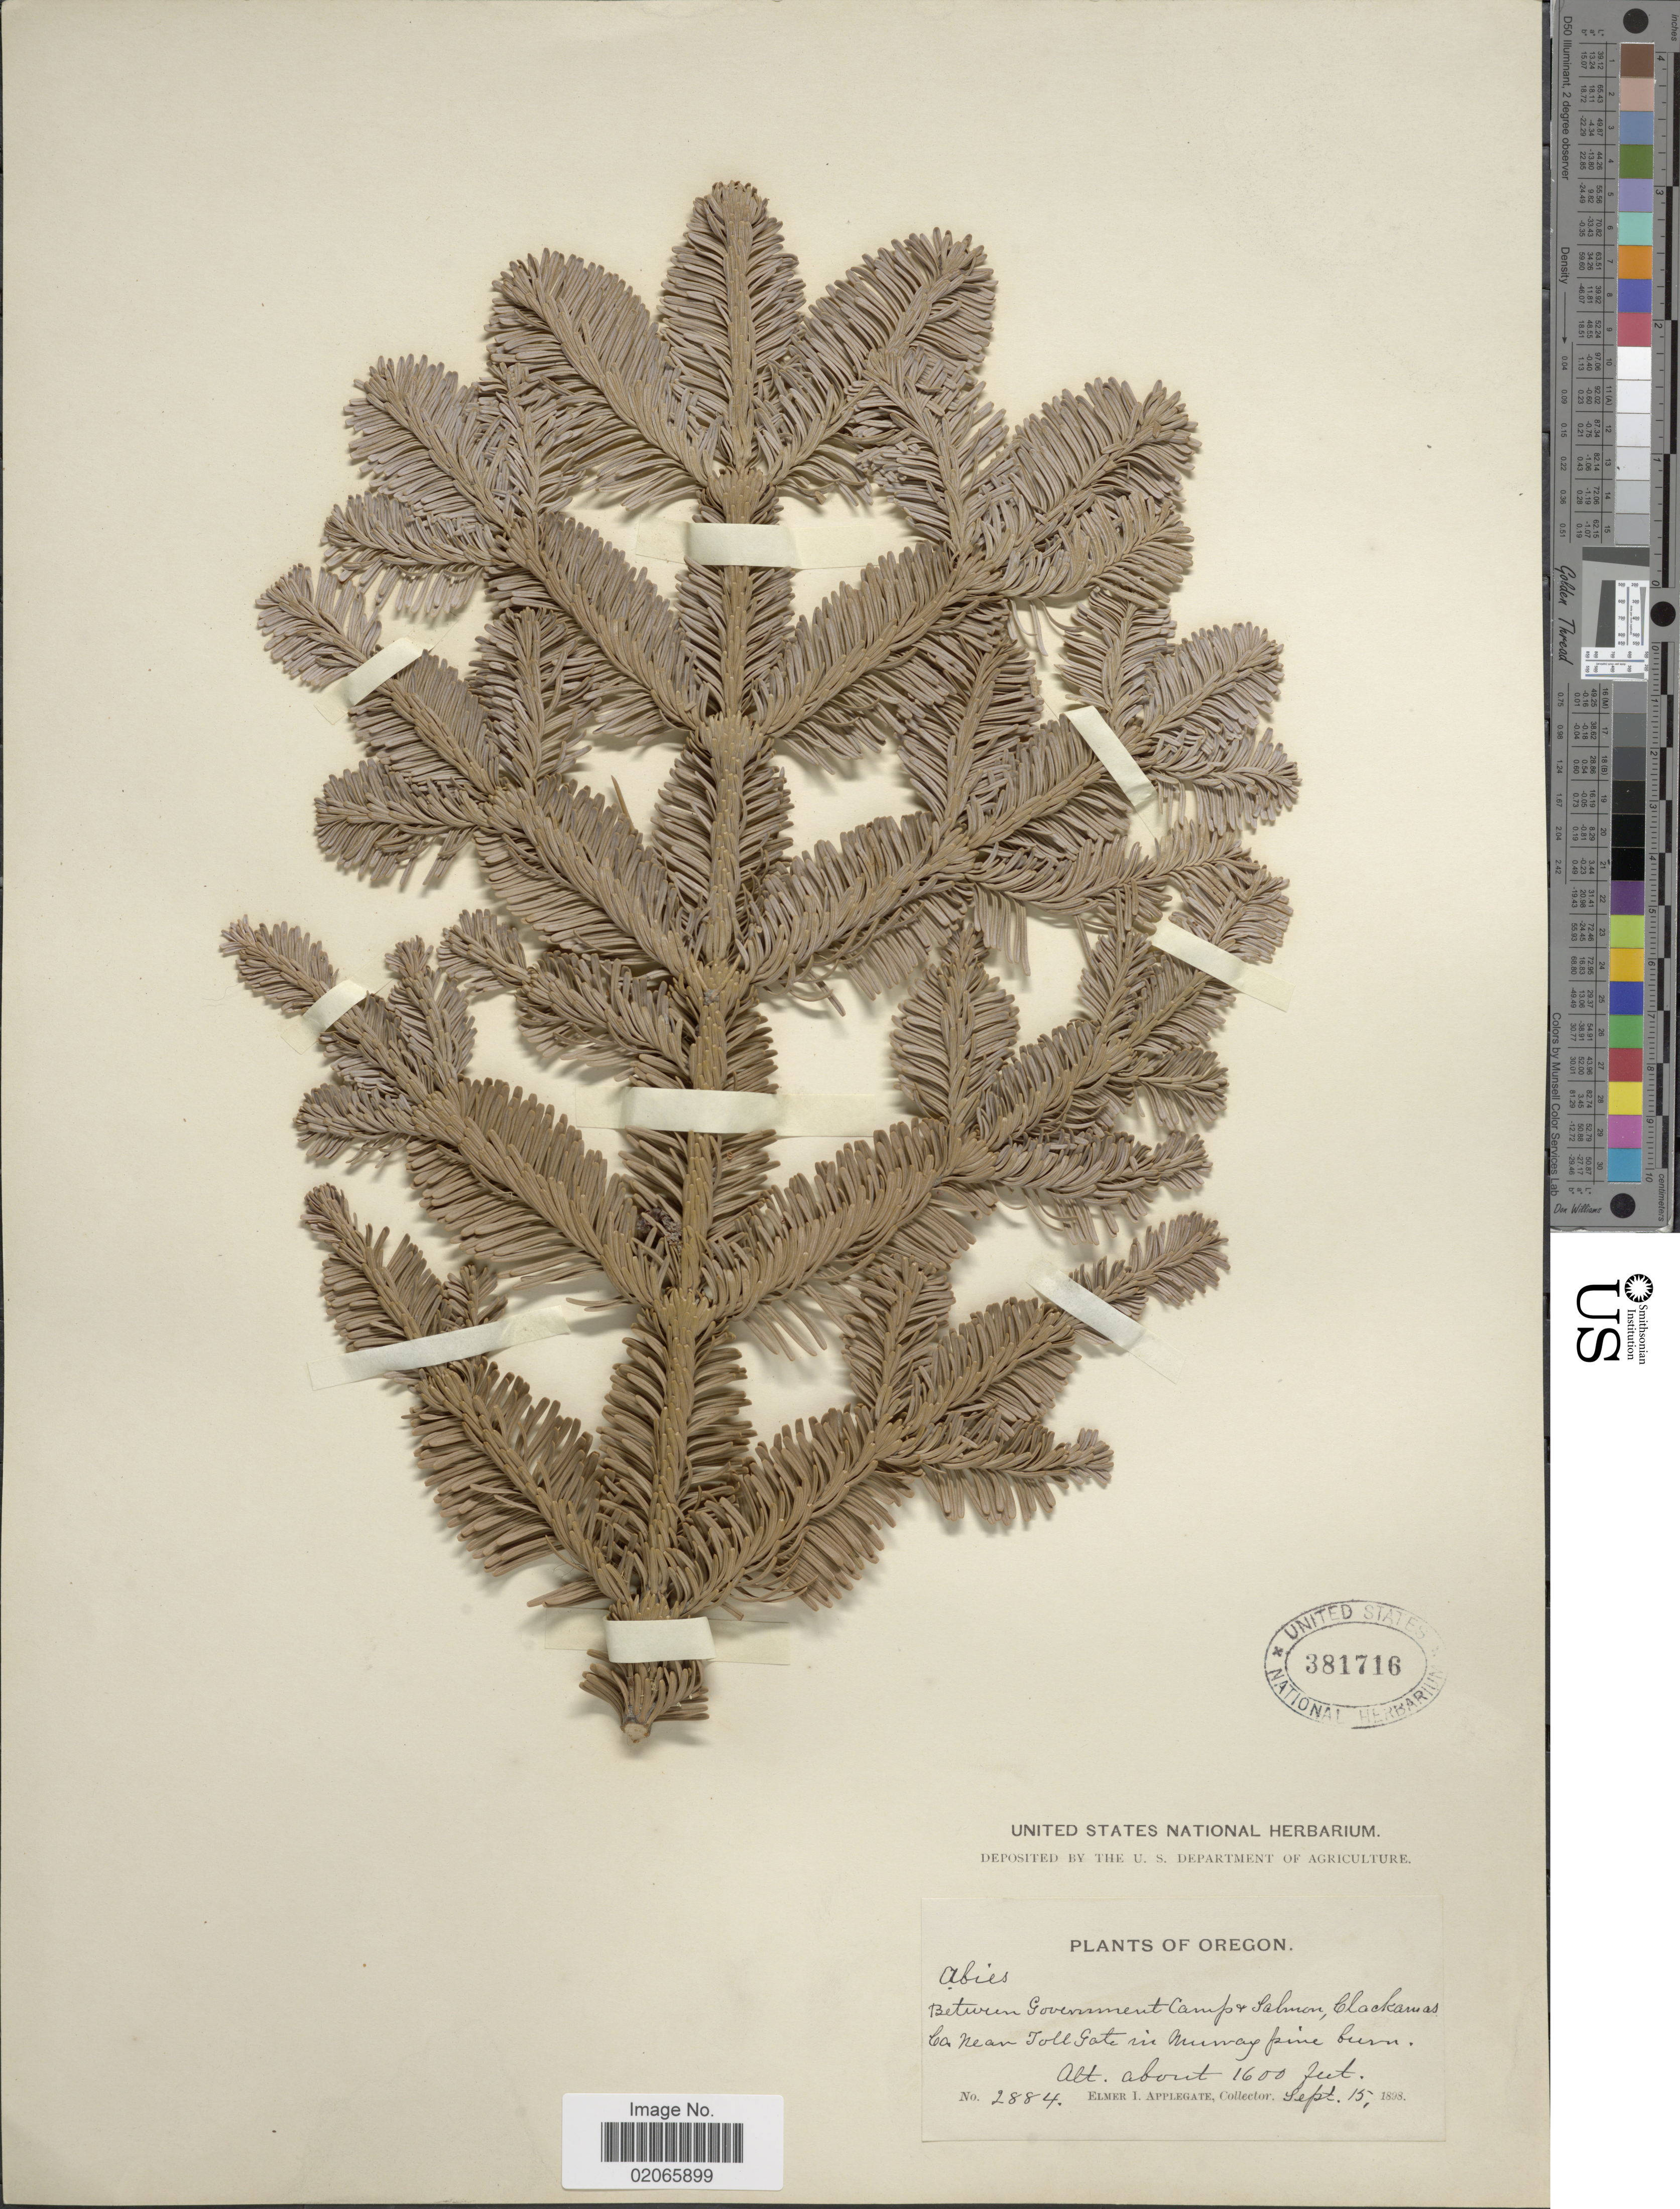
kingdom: Plantae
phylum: Tracheophyta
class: Pinopsida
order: Pinales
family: Pinaceae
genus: Abies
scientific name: Abies sp.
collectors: E. I. Applegate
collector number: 2884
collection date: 1898-09-15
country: United States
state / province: Oregon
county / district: Clackamas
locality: Between Government Camp + Salmon, Clackamas Co. Near Toll Gate in Muray pine burn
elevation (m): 488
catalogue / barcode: US 381716